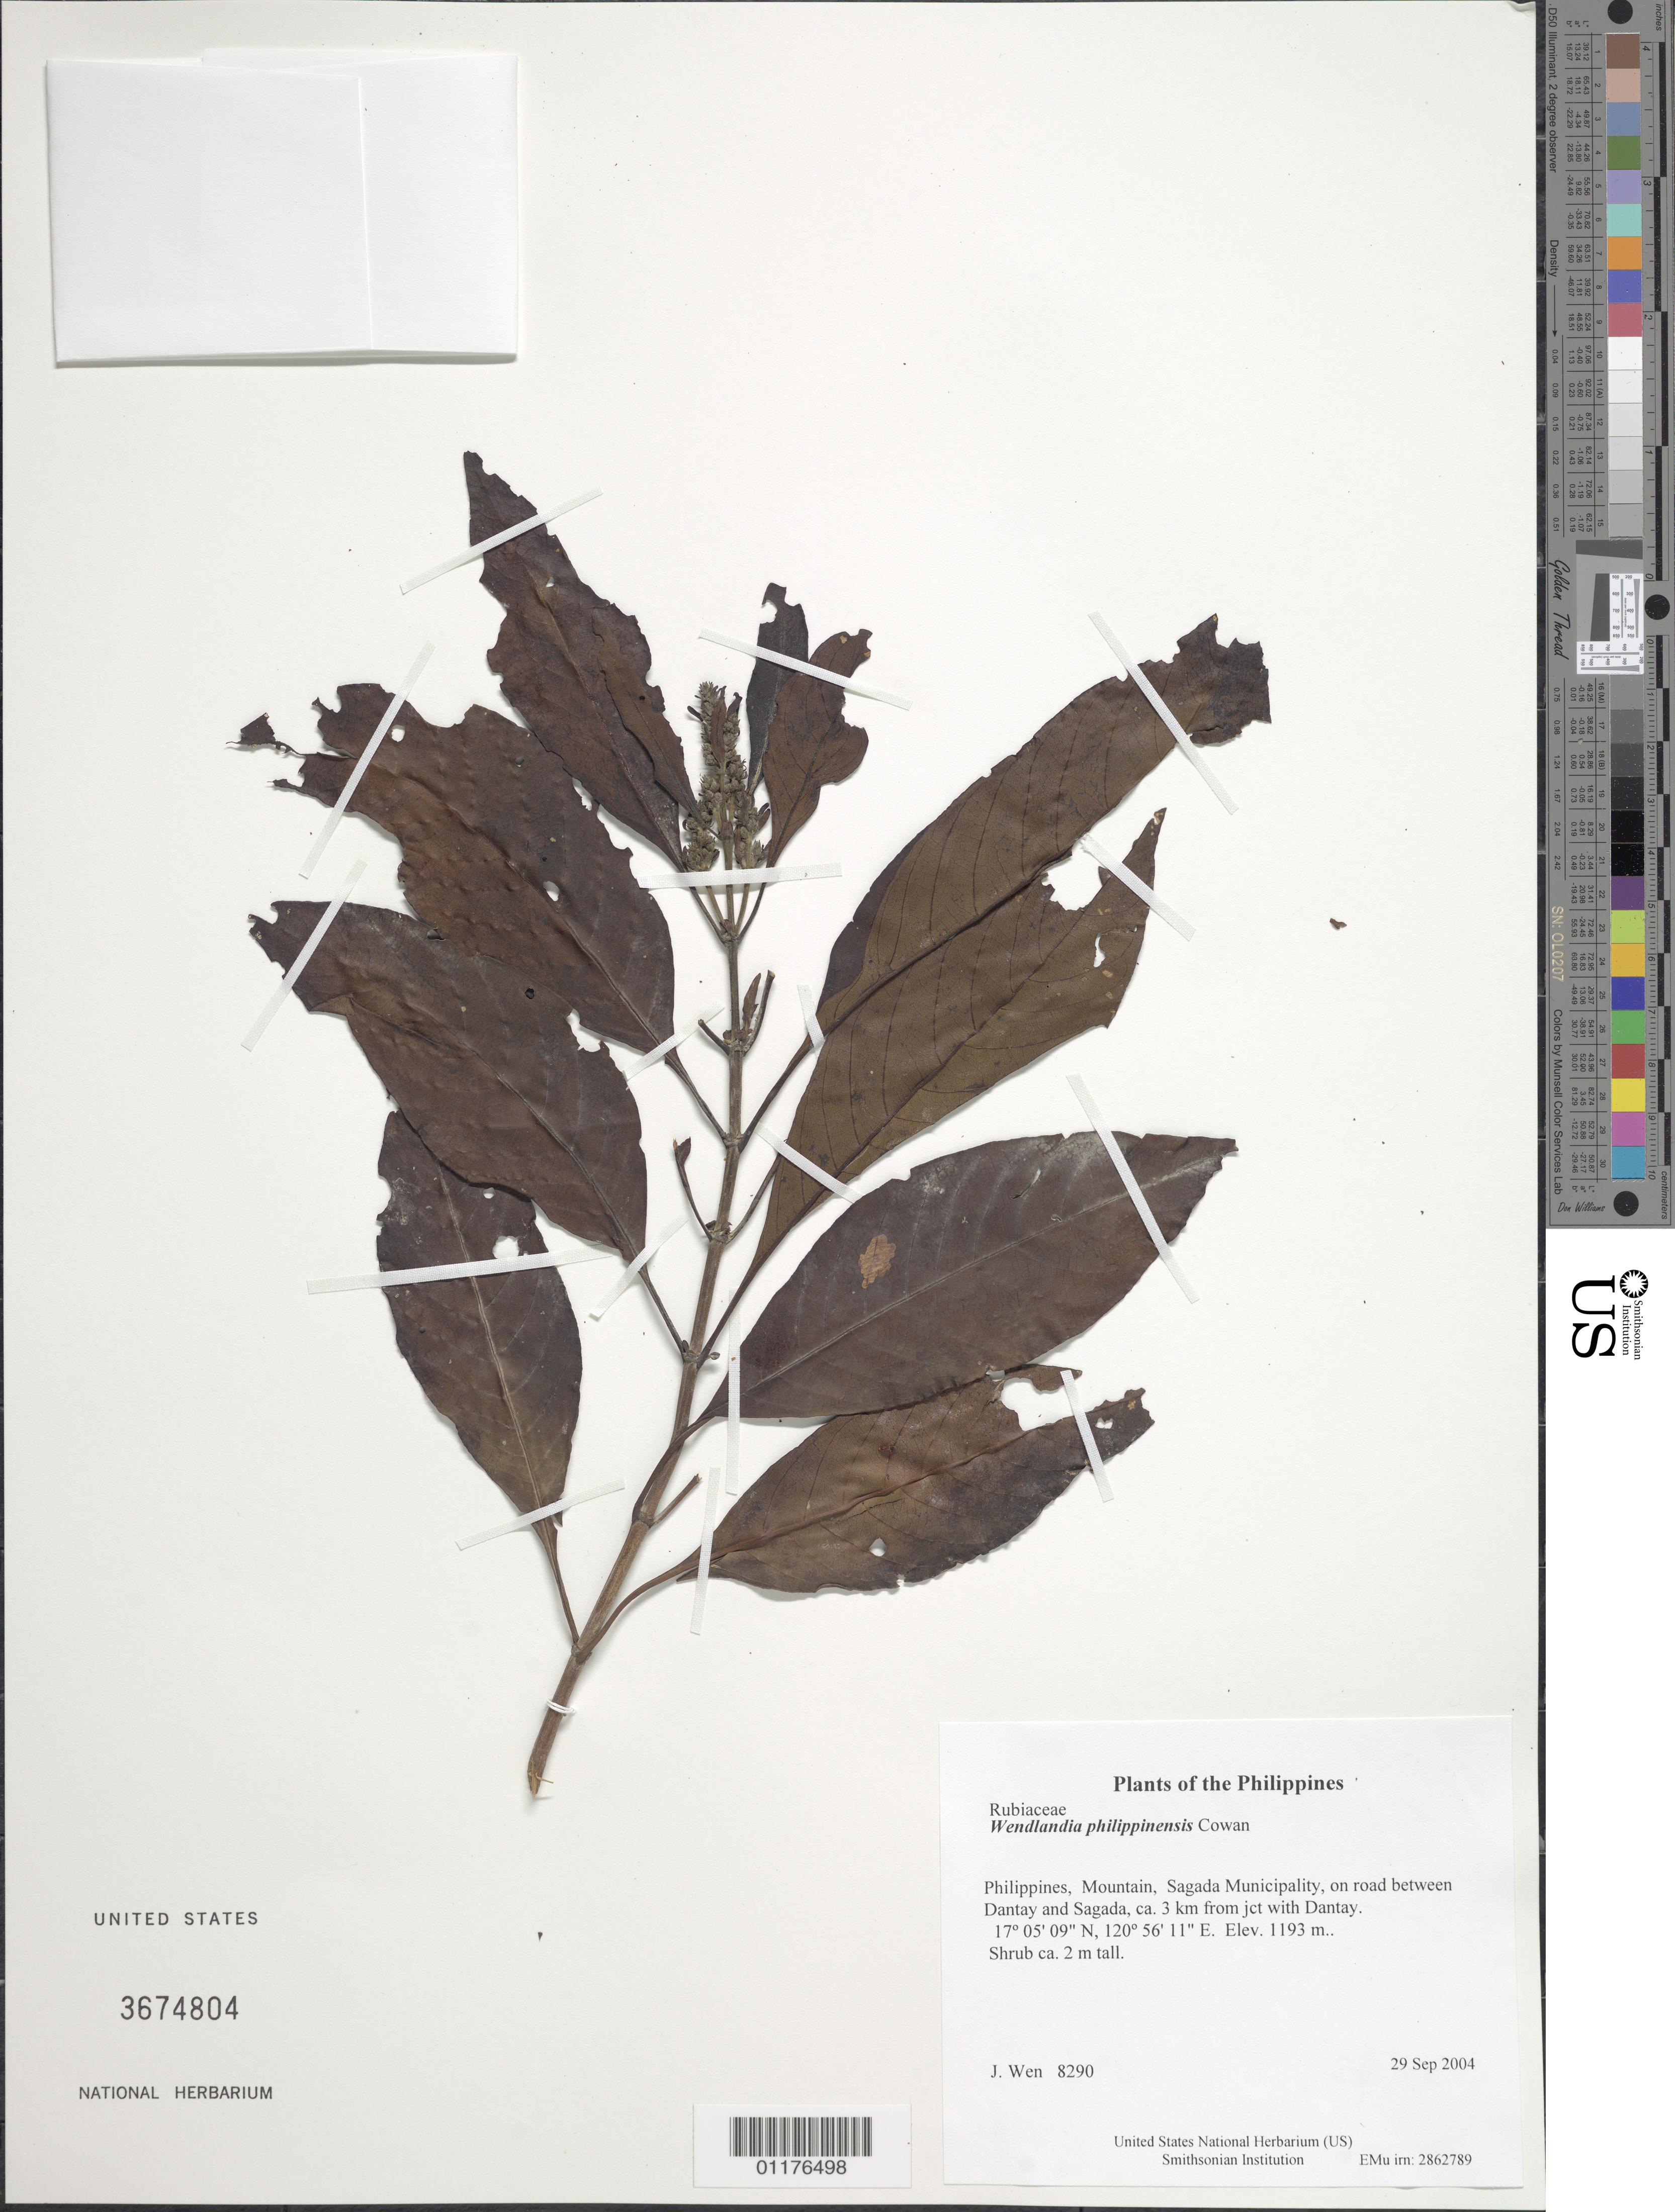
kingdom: Plantae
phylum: Tracheophyta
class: Magnoliopsida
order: Gentianales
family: Rubiaceae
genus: Wendlandia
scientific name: Wendlandia philippinensis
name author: Cowan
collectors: J. Wen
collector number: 8290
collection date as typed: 29 Sep 2004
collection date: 2004-09-29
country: Philippines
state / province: Cordillera (Administrative Region)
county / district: Mountain province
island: Luzon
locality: Sagada Municipality, on road between Dantay and Sagada, ca. 3 km from jct with Dantay.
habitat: Roadside in disturbed area, in Pinus Kesiya forested area.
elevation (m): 1193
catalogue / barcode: US 3674804